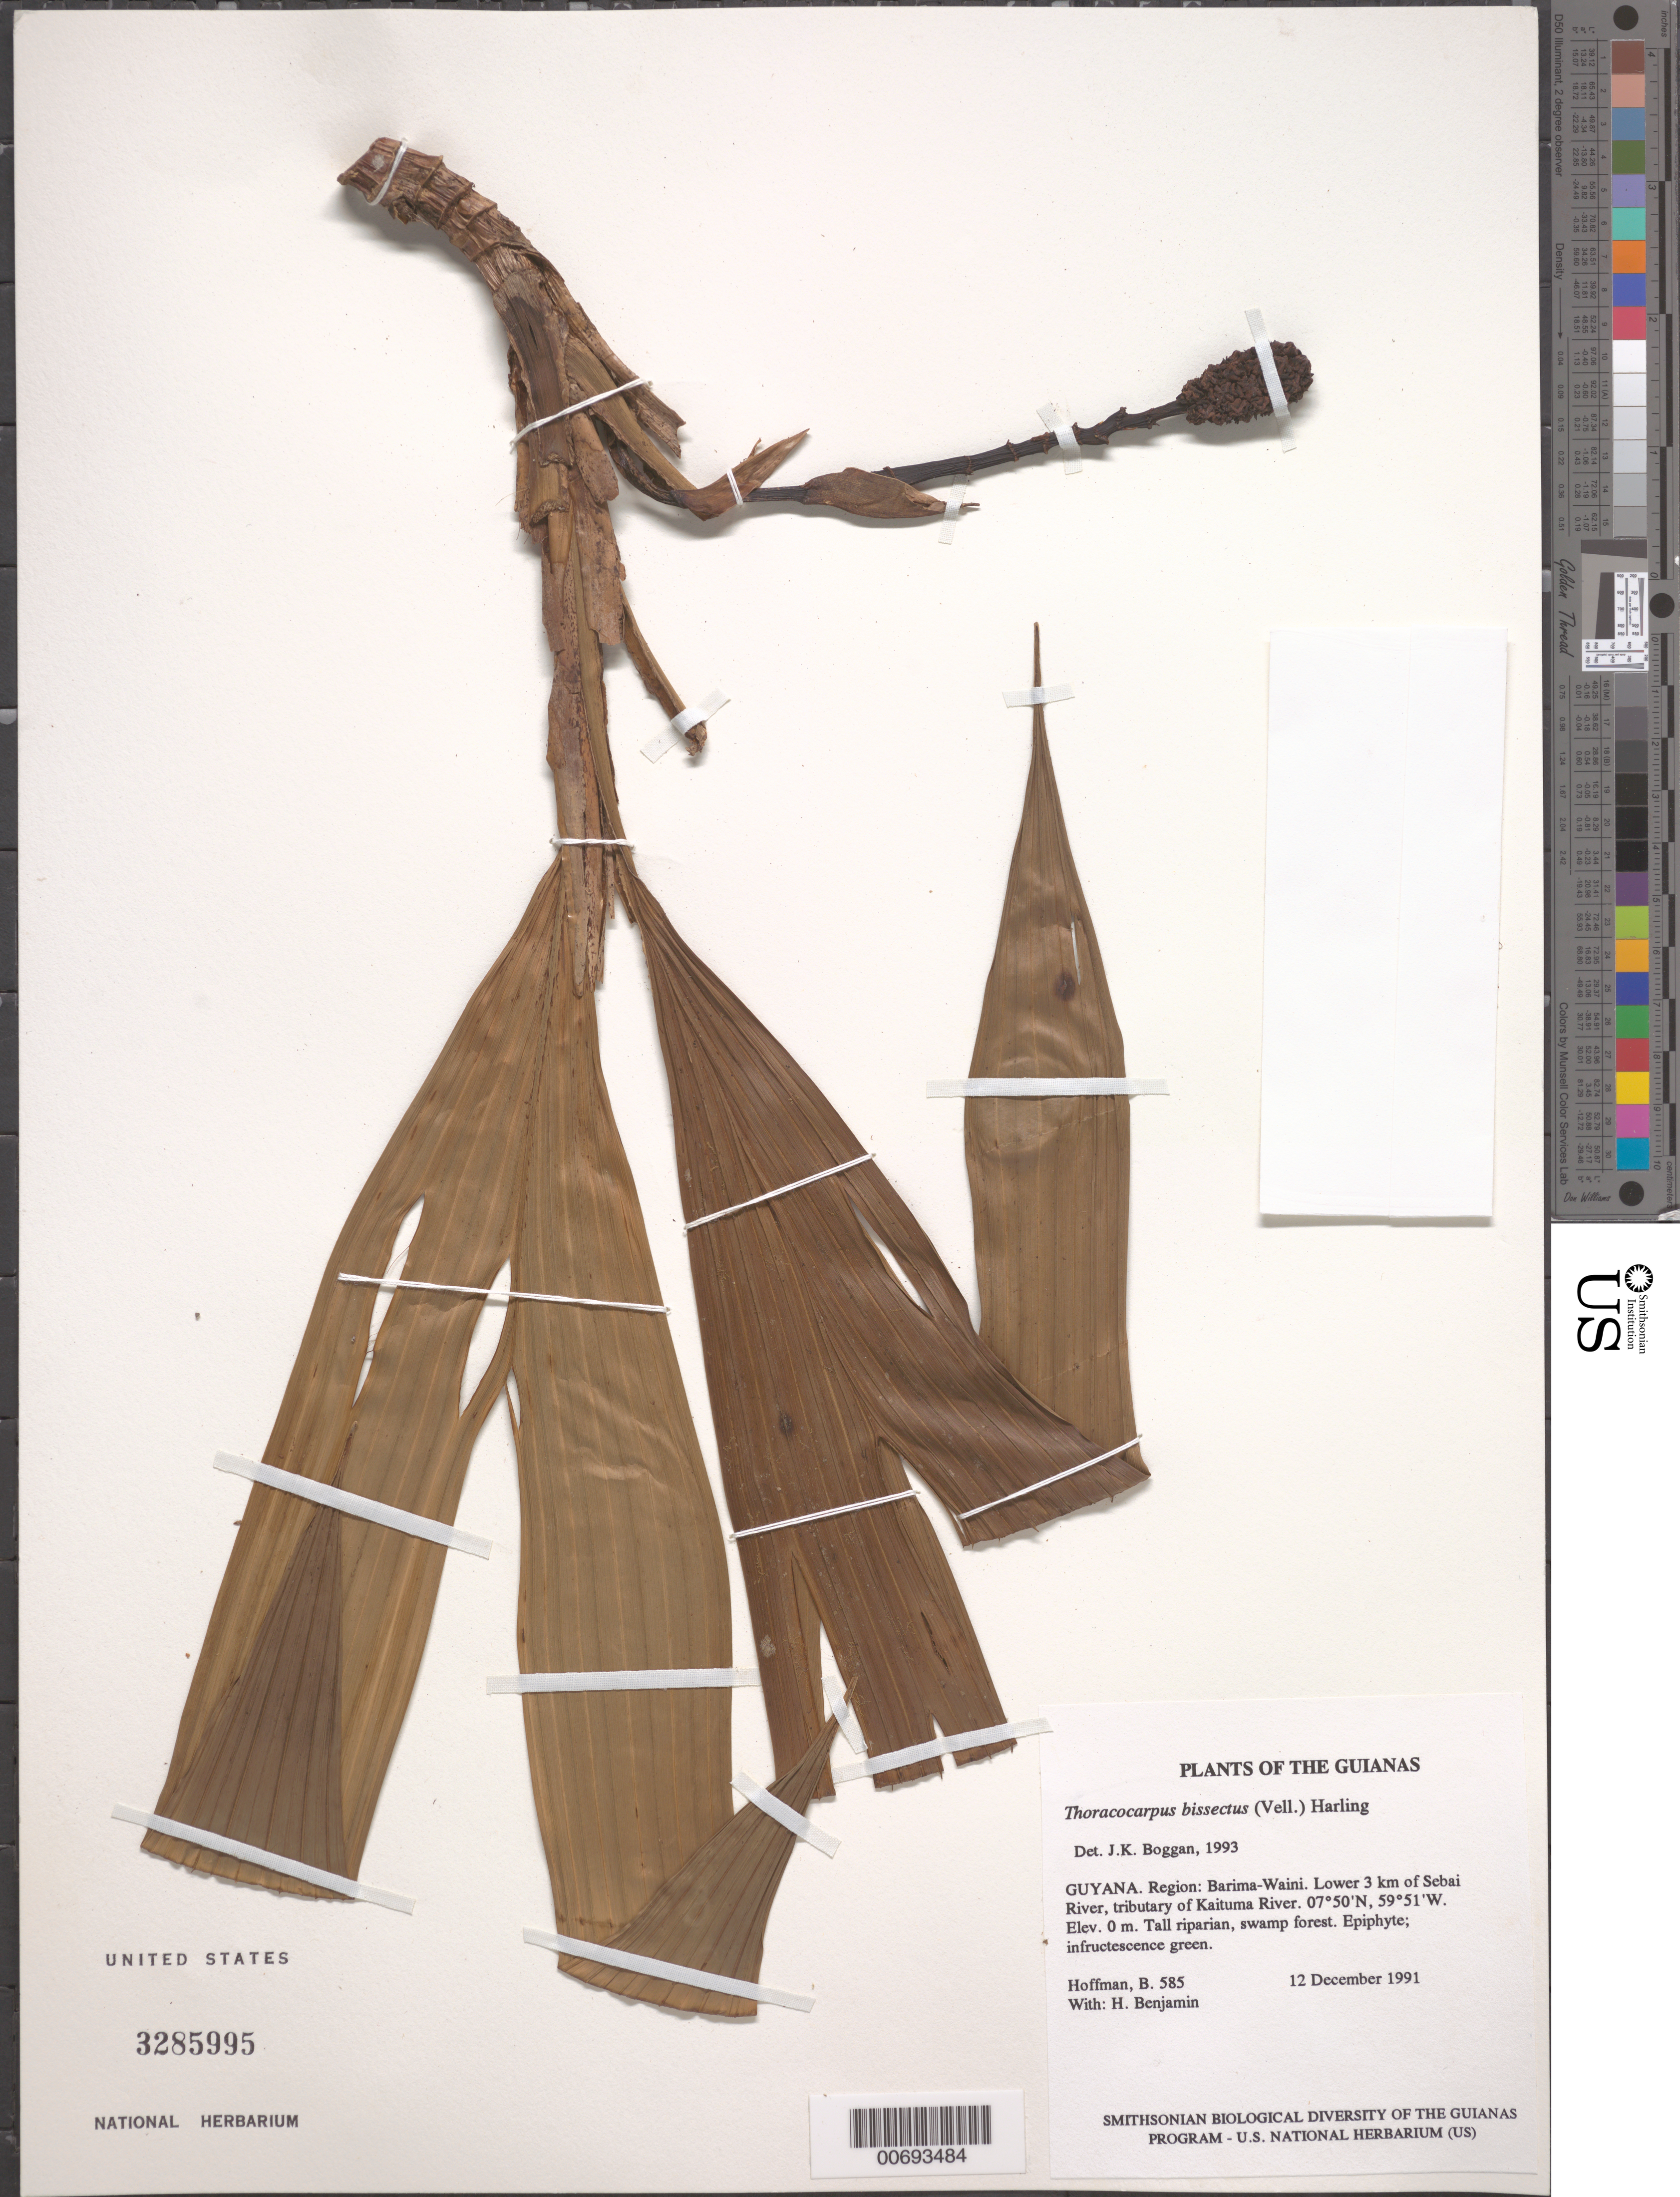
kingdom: Plantae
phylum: Tracheophyta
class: Liliopsida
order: Pandanales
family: Cyclanthaceae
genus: Thoracocarpus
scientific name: Thoracocarpus bissectus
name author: (Vell.) Harling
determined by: Boggan, J. K., (US), NMNH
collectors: B. Hoffman & H. Benjamin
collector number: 585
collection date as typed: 12 December 1991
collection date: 1991-12-12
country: Guyana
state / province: Barima-Waini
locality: Lower 3 km of Sebai River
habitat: Tall riparian, swamp forest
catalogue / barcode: US 3285995